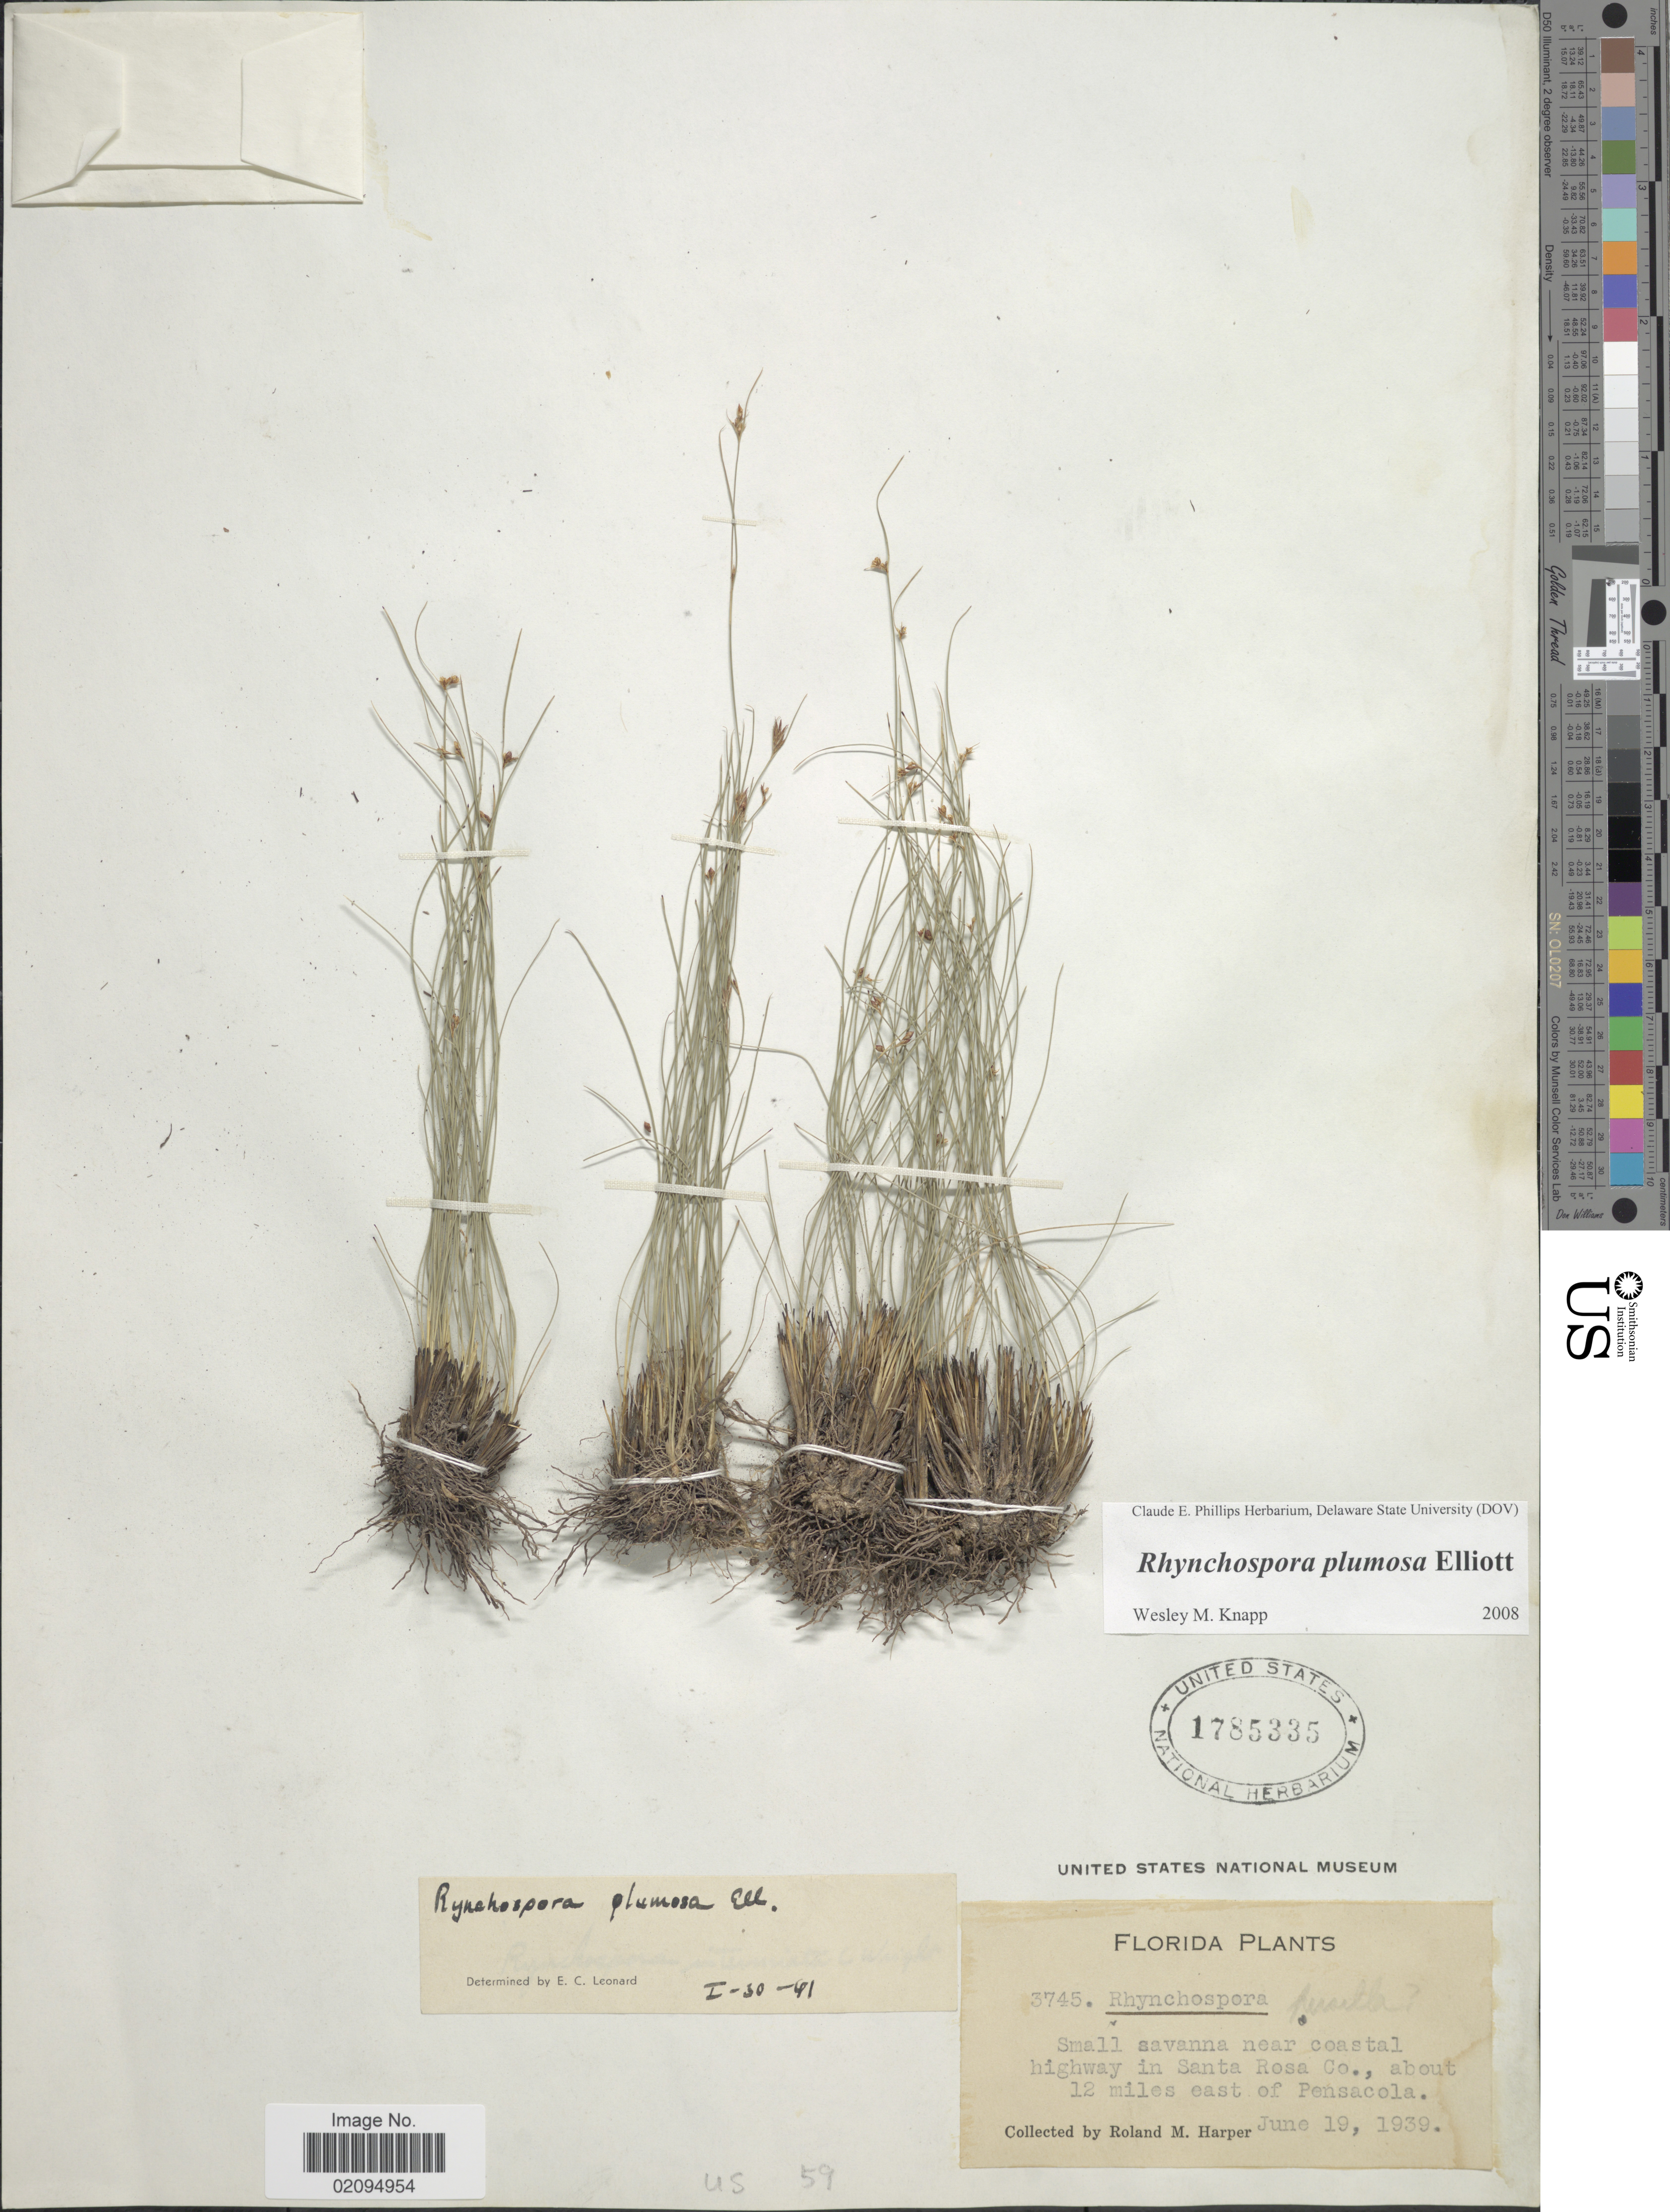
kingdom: Plantae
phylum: Tracheophyta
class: Liliopsida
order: Poales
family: Cyperaceae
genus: Rhynchospora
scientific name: Rhynchospora plumosa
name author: Elliott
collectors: R. M. Harper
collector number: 3745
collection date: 1939-06-19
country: United States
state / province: Florida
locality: Near coastal highway in Santa Rosa Co., about 12 miles east of Pensacola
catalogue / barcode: US 1785335